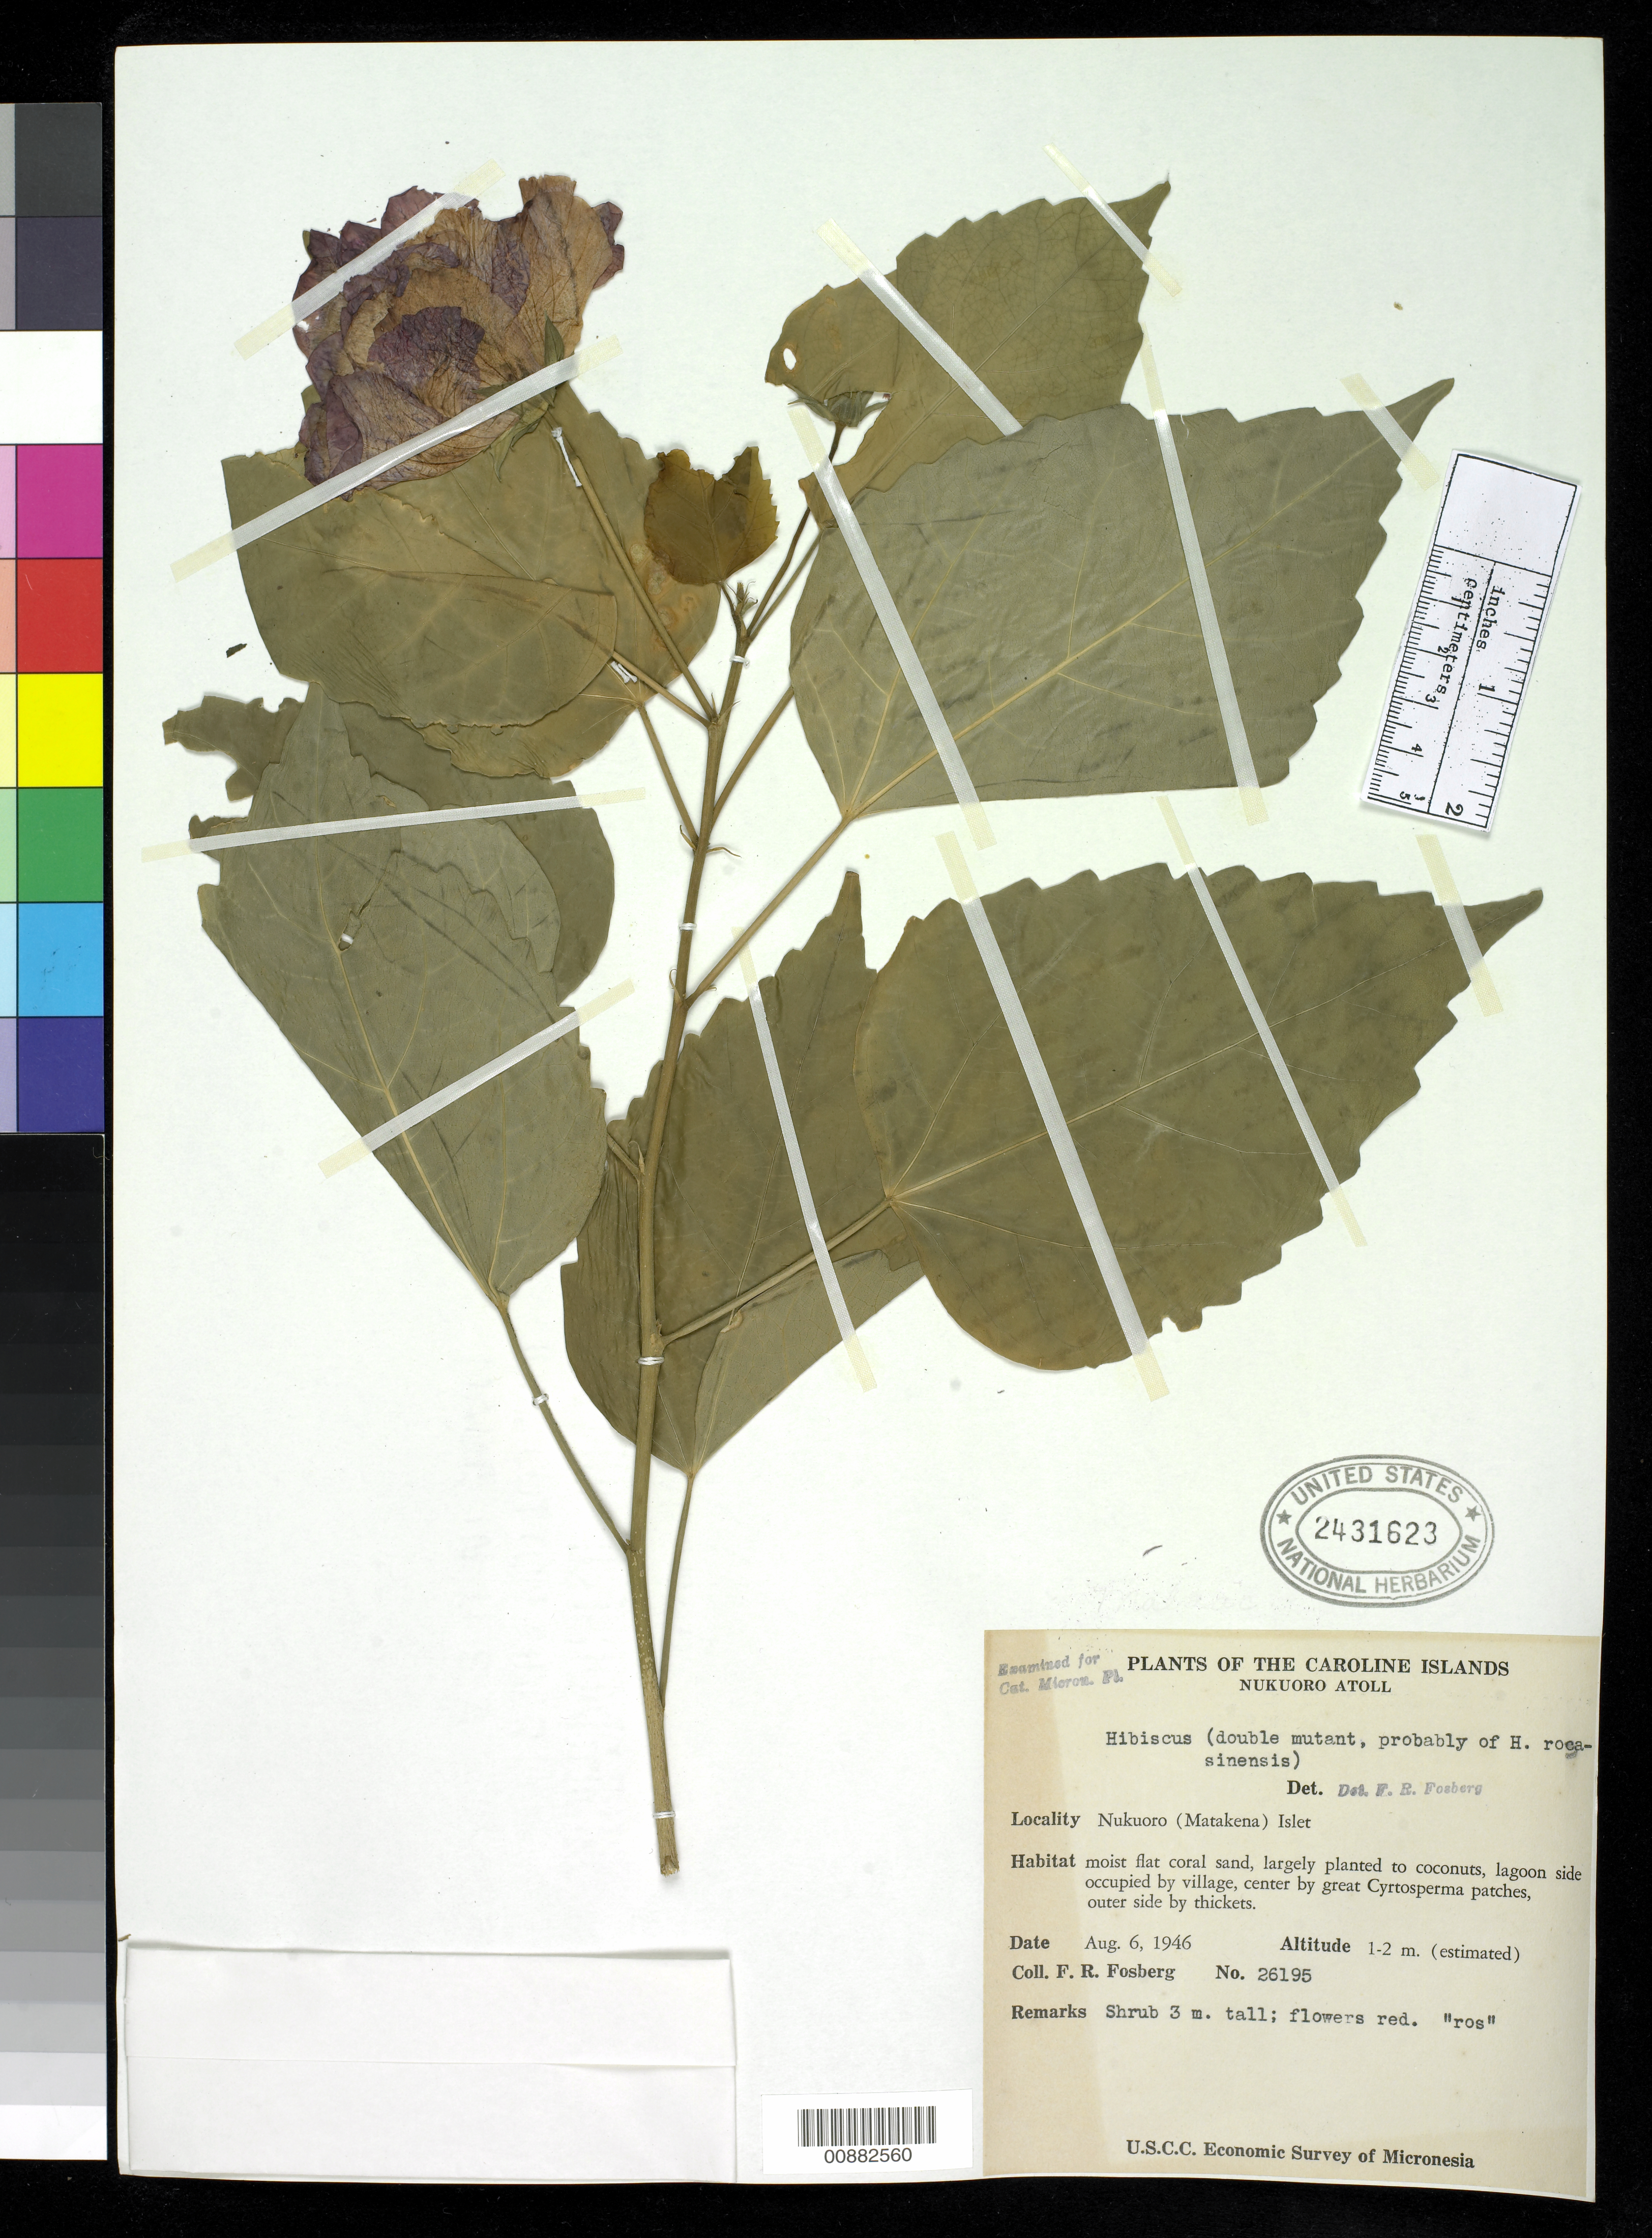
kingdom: Plantae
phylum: Tracheophyta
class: Magnoliopsida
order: Malvales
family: Malvaceae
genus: Hibiscus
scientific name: Hibiscus rosa-sinensis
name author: L.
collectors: F. R. Fosberg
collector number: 26195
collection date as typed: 06 Aug 1946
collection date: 1946-08-06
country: Micronesia, Federated States of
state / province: Pohnpei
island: Nukuoro Atoll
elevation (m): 1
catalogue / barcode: US 2431623